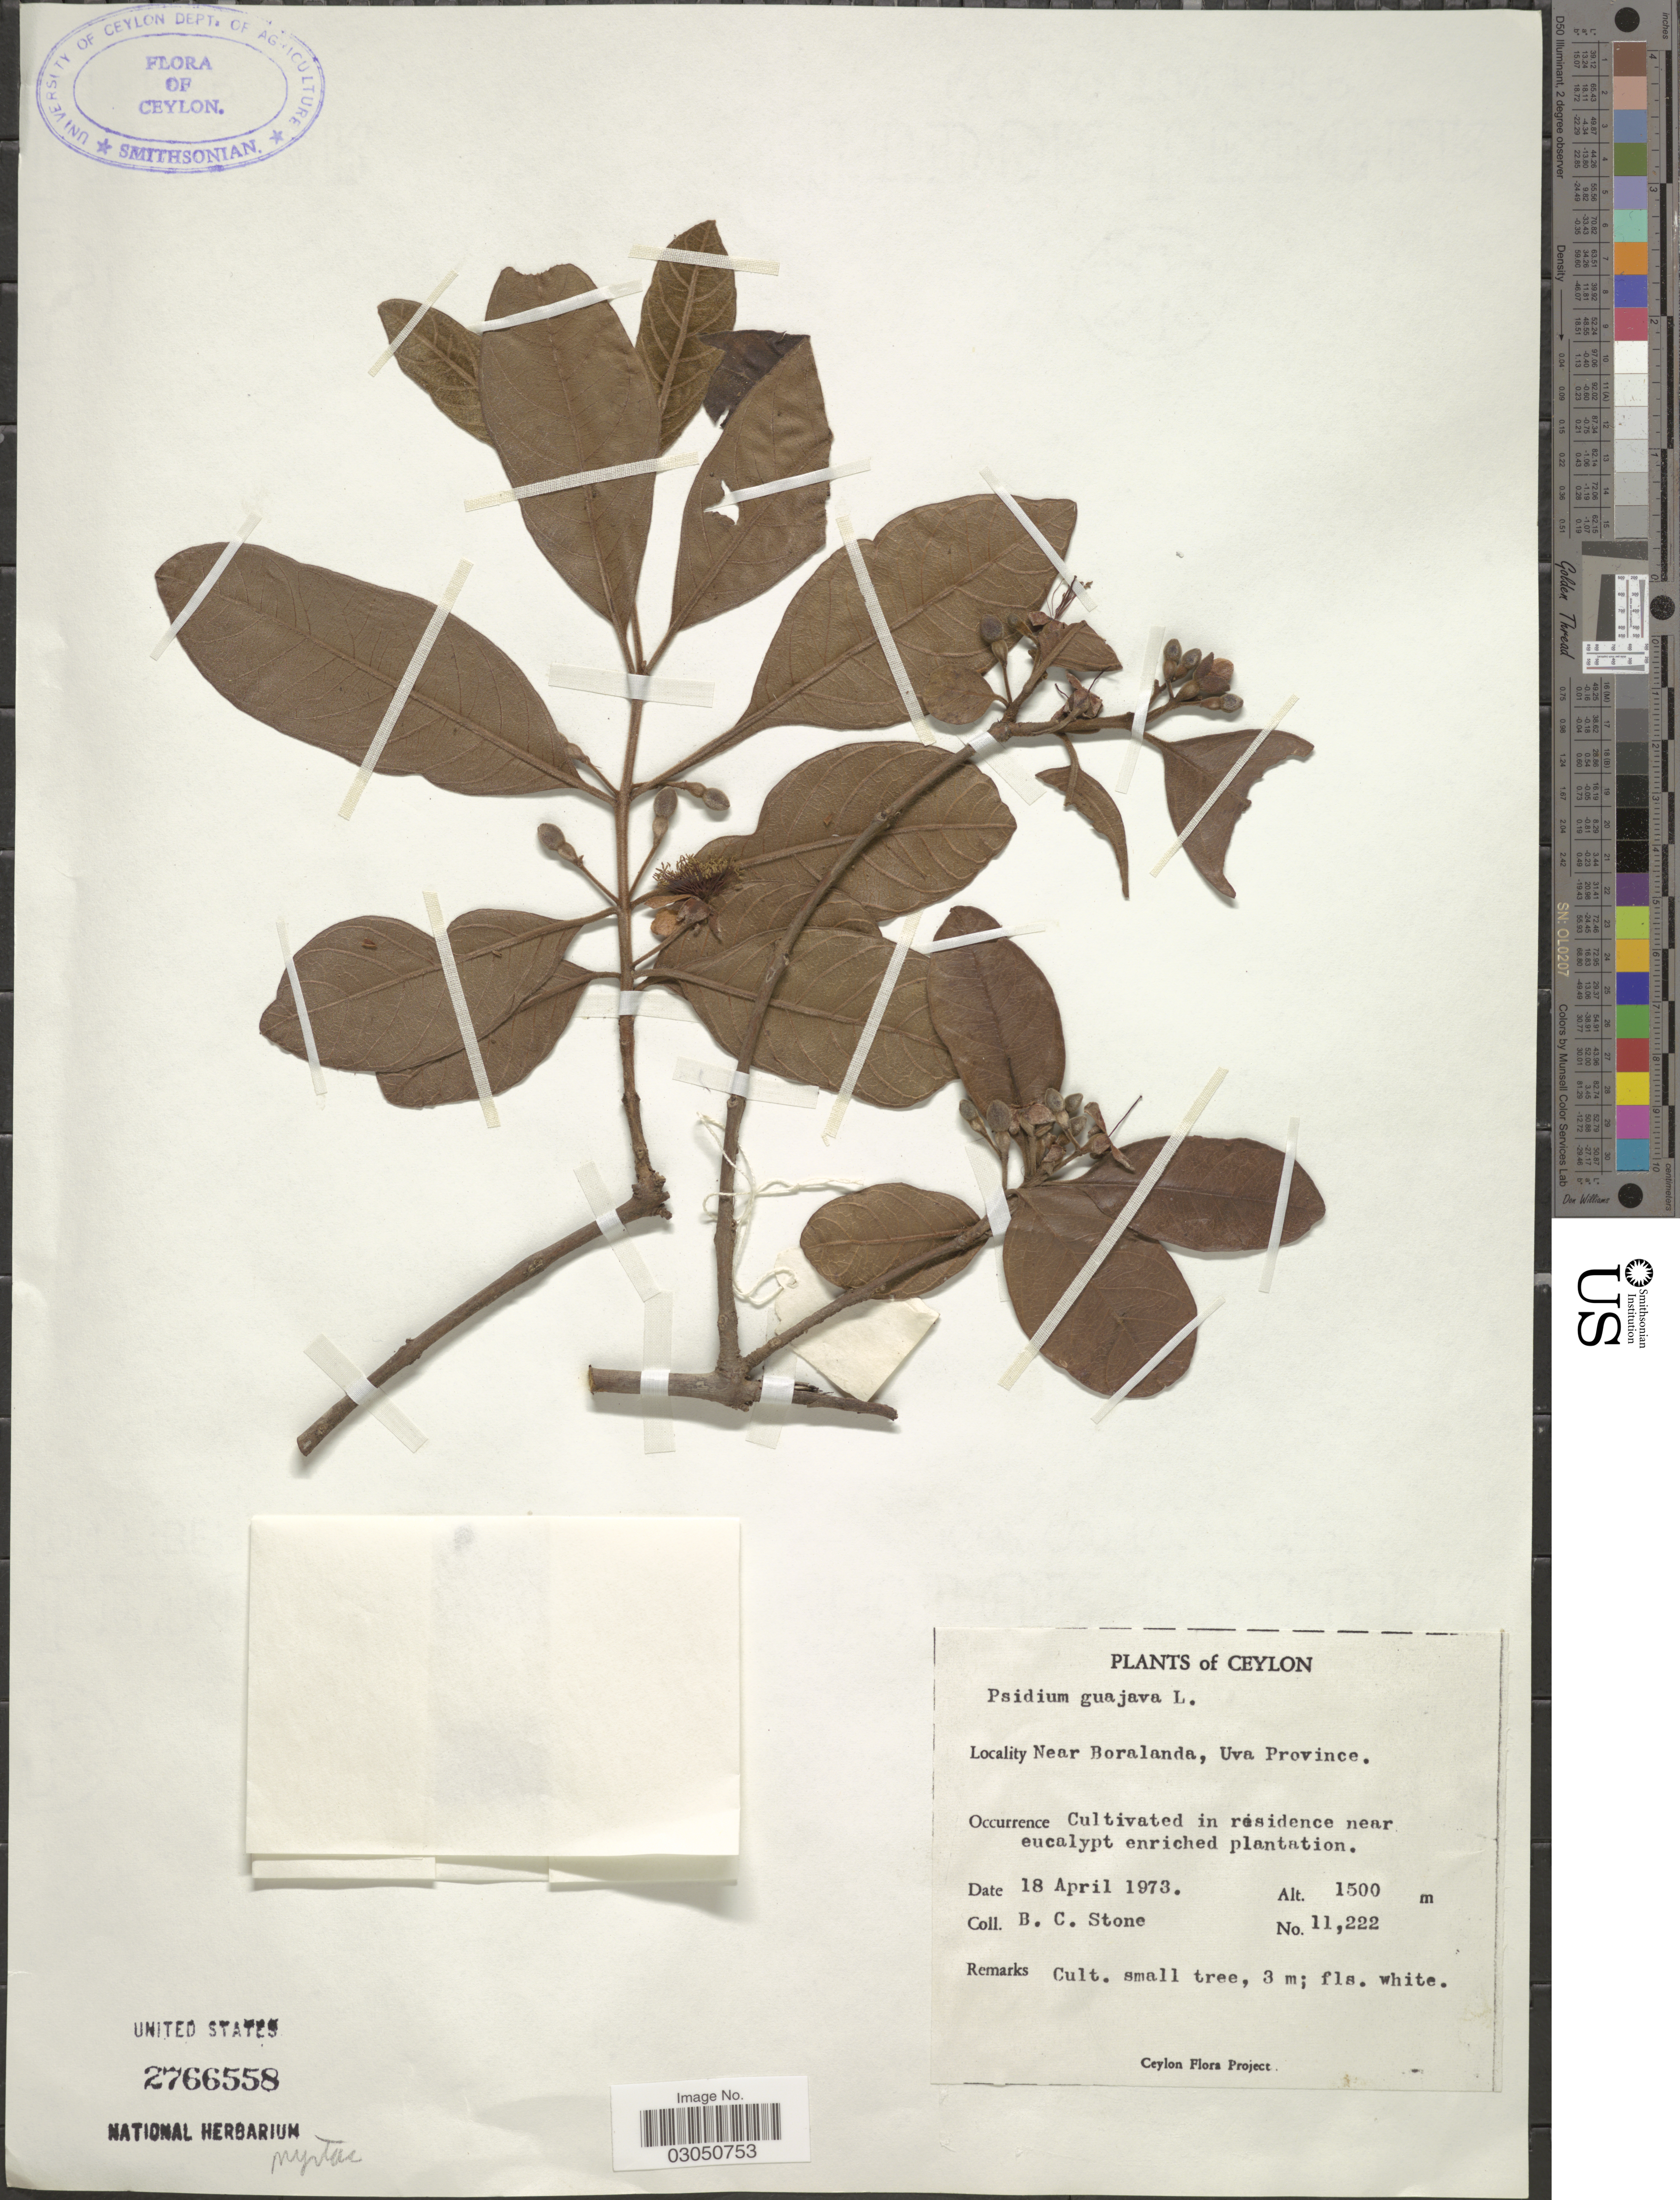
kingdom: Plantae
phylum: Tracheophyta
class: Magnoliopsida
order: Myrtales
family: Myrtaceae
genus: Psidium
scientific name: Psidium guajava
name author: L.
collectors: B. C. Stone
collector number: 11222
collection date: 1973-04-18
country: Sri Lanka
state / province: Uva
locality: Ceylon. Near Boralanda.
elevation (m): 1500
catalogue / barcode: US 2766558